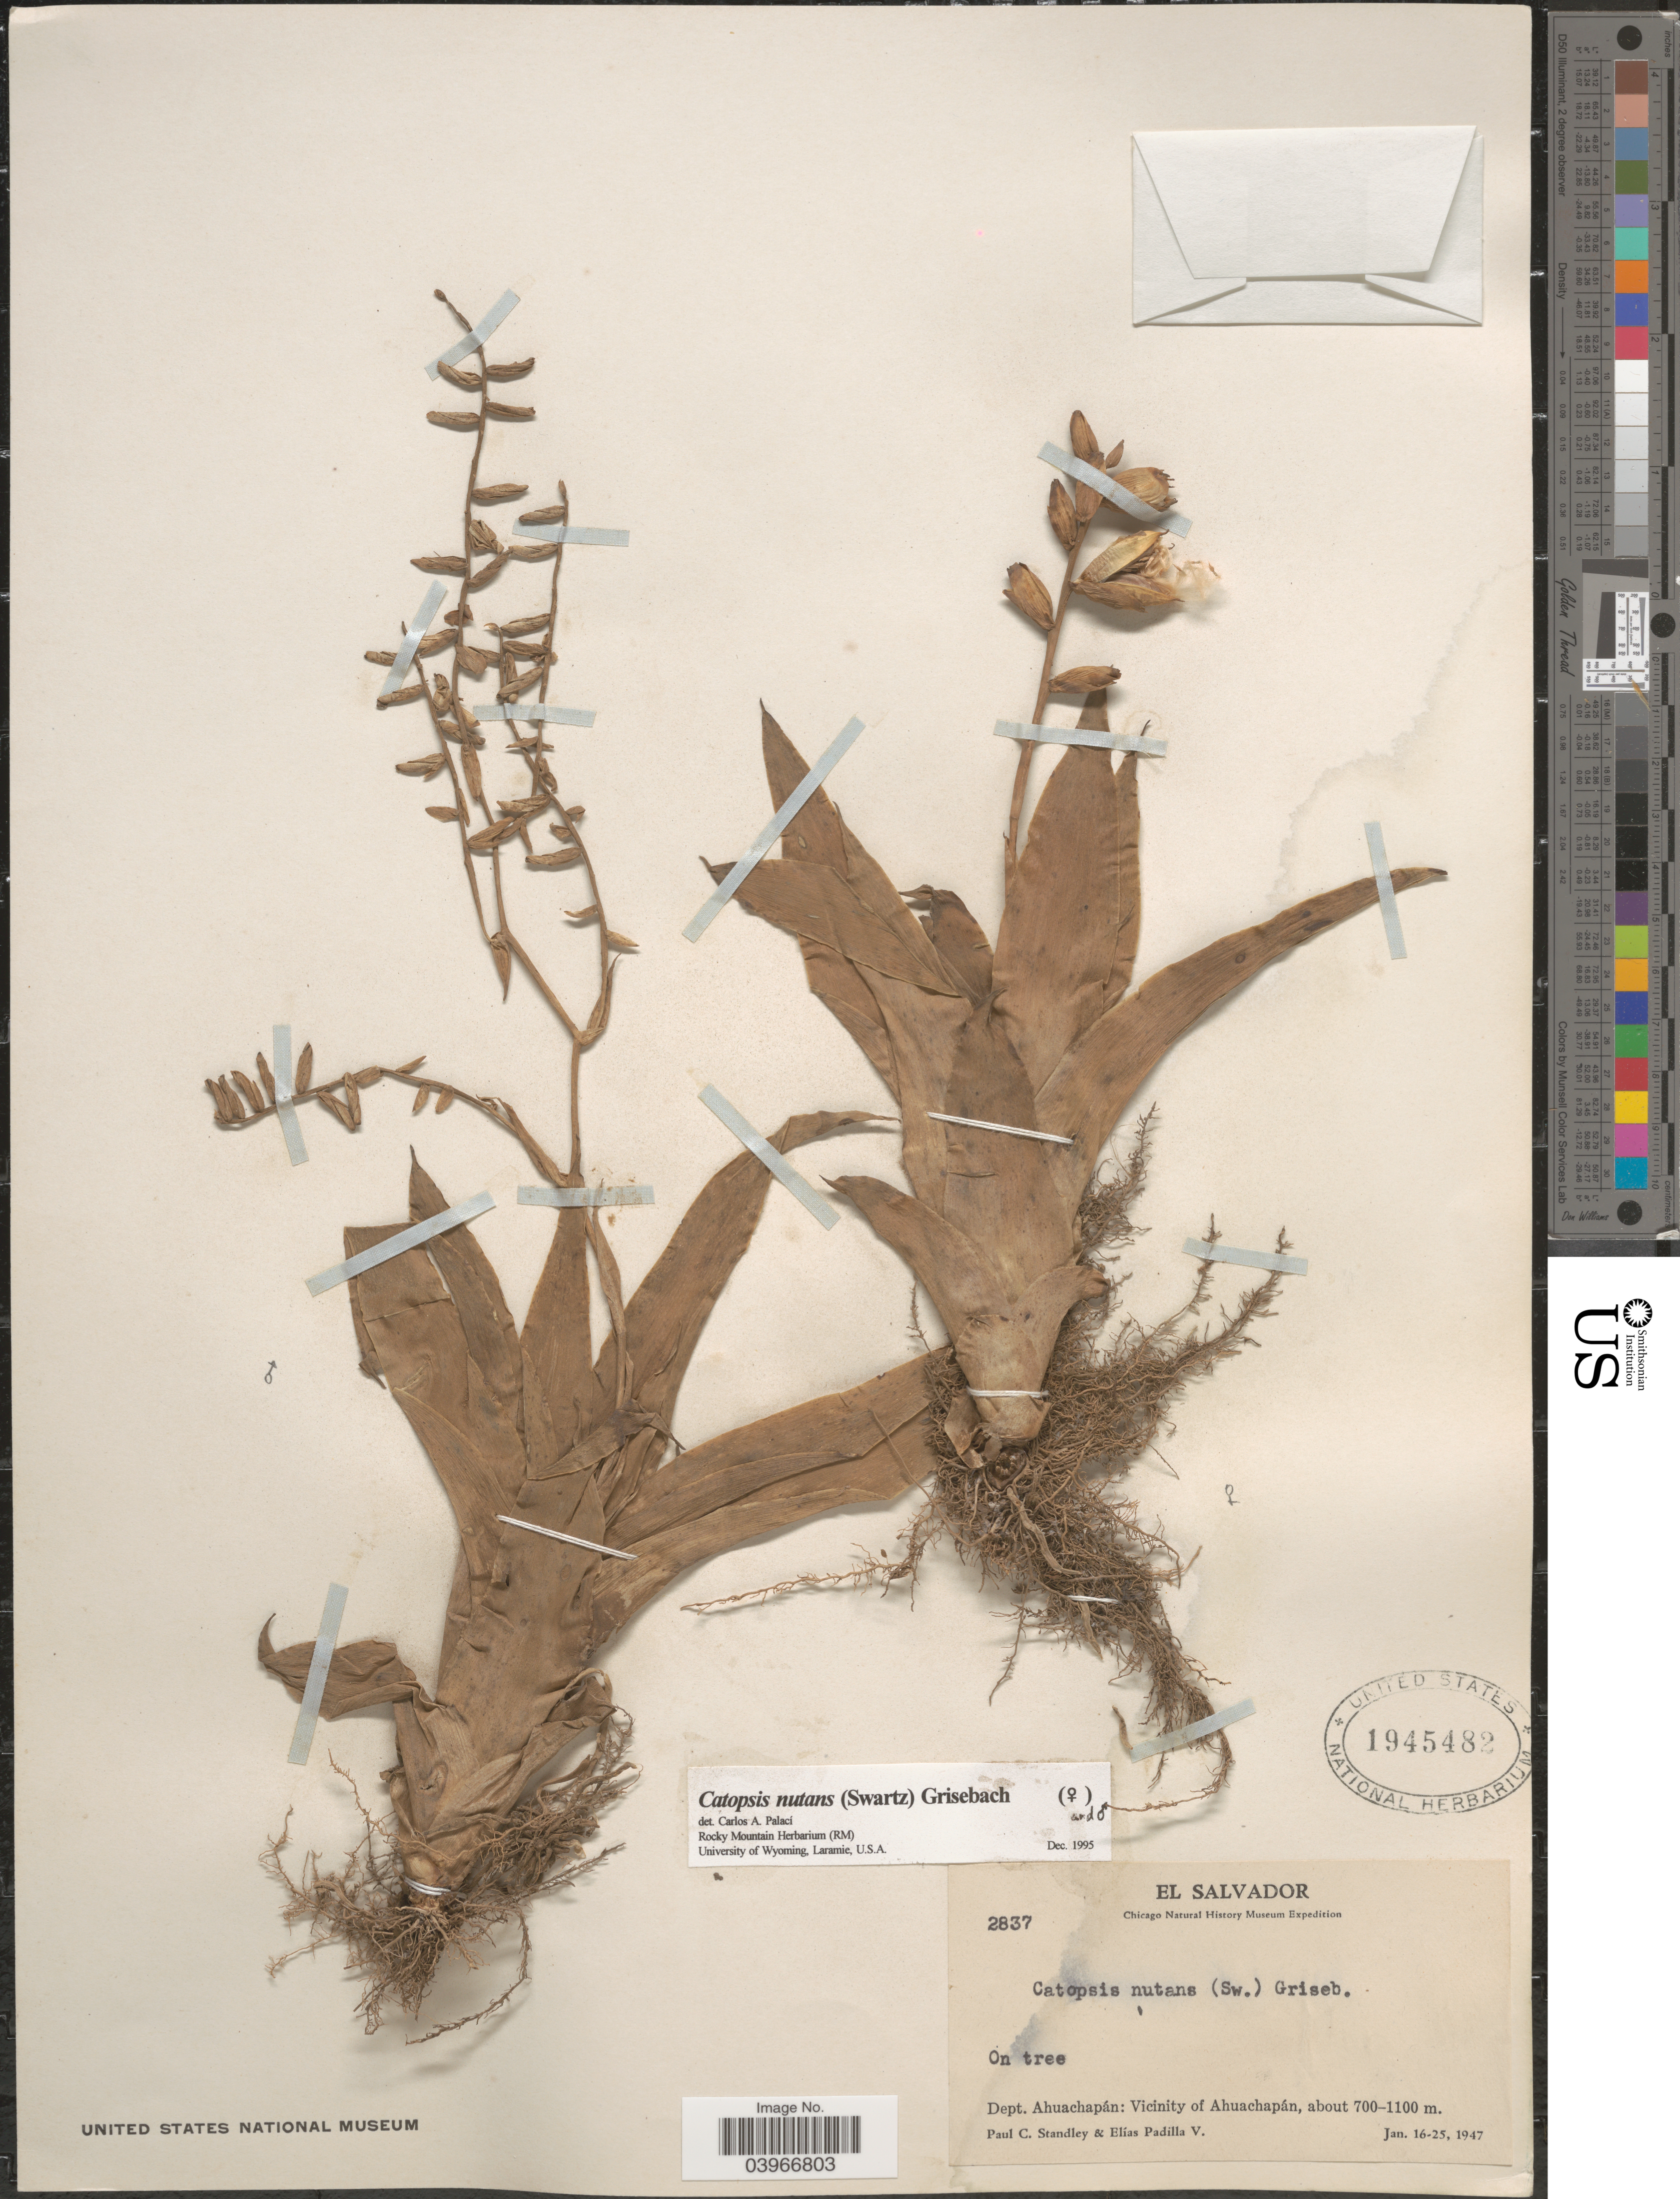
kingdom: Plantae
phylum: Tracheophyta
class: Liliopsida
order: Poales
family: Bromeliaceae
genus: Catopsis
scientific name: Catopsis nutans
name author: (Sw.) Griseb.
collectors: P. C. Standley & E. Padilla V.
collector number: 2837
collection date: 1947-01-16/1947-01-25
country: El Salvador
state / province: Ahuachapan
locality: Dept. Ahuachapán: Vicinity of Ahuachapán.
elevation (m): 700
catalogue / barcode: US 1945482